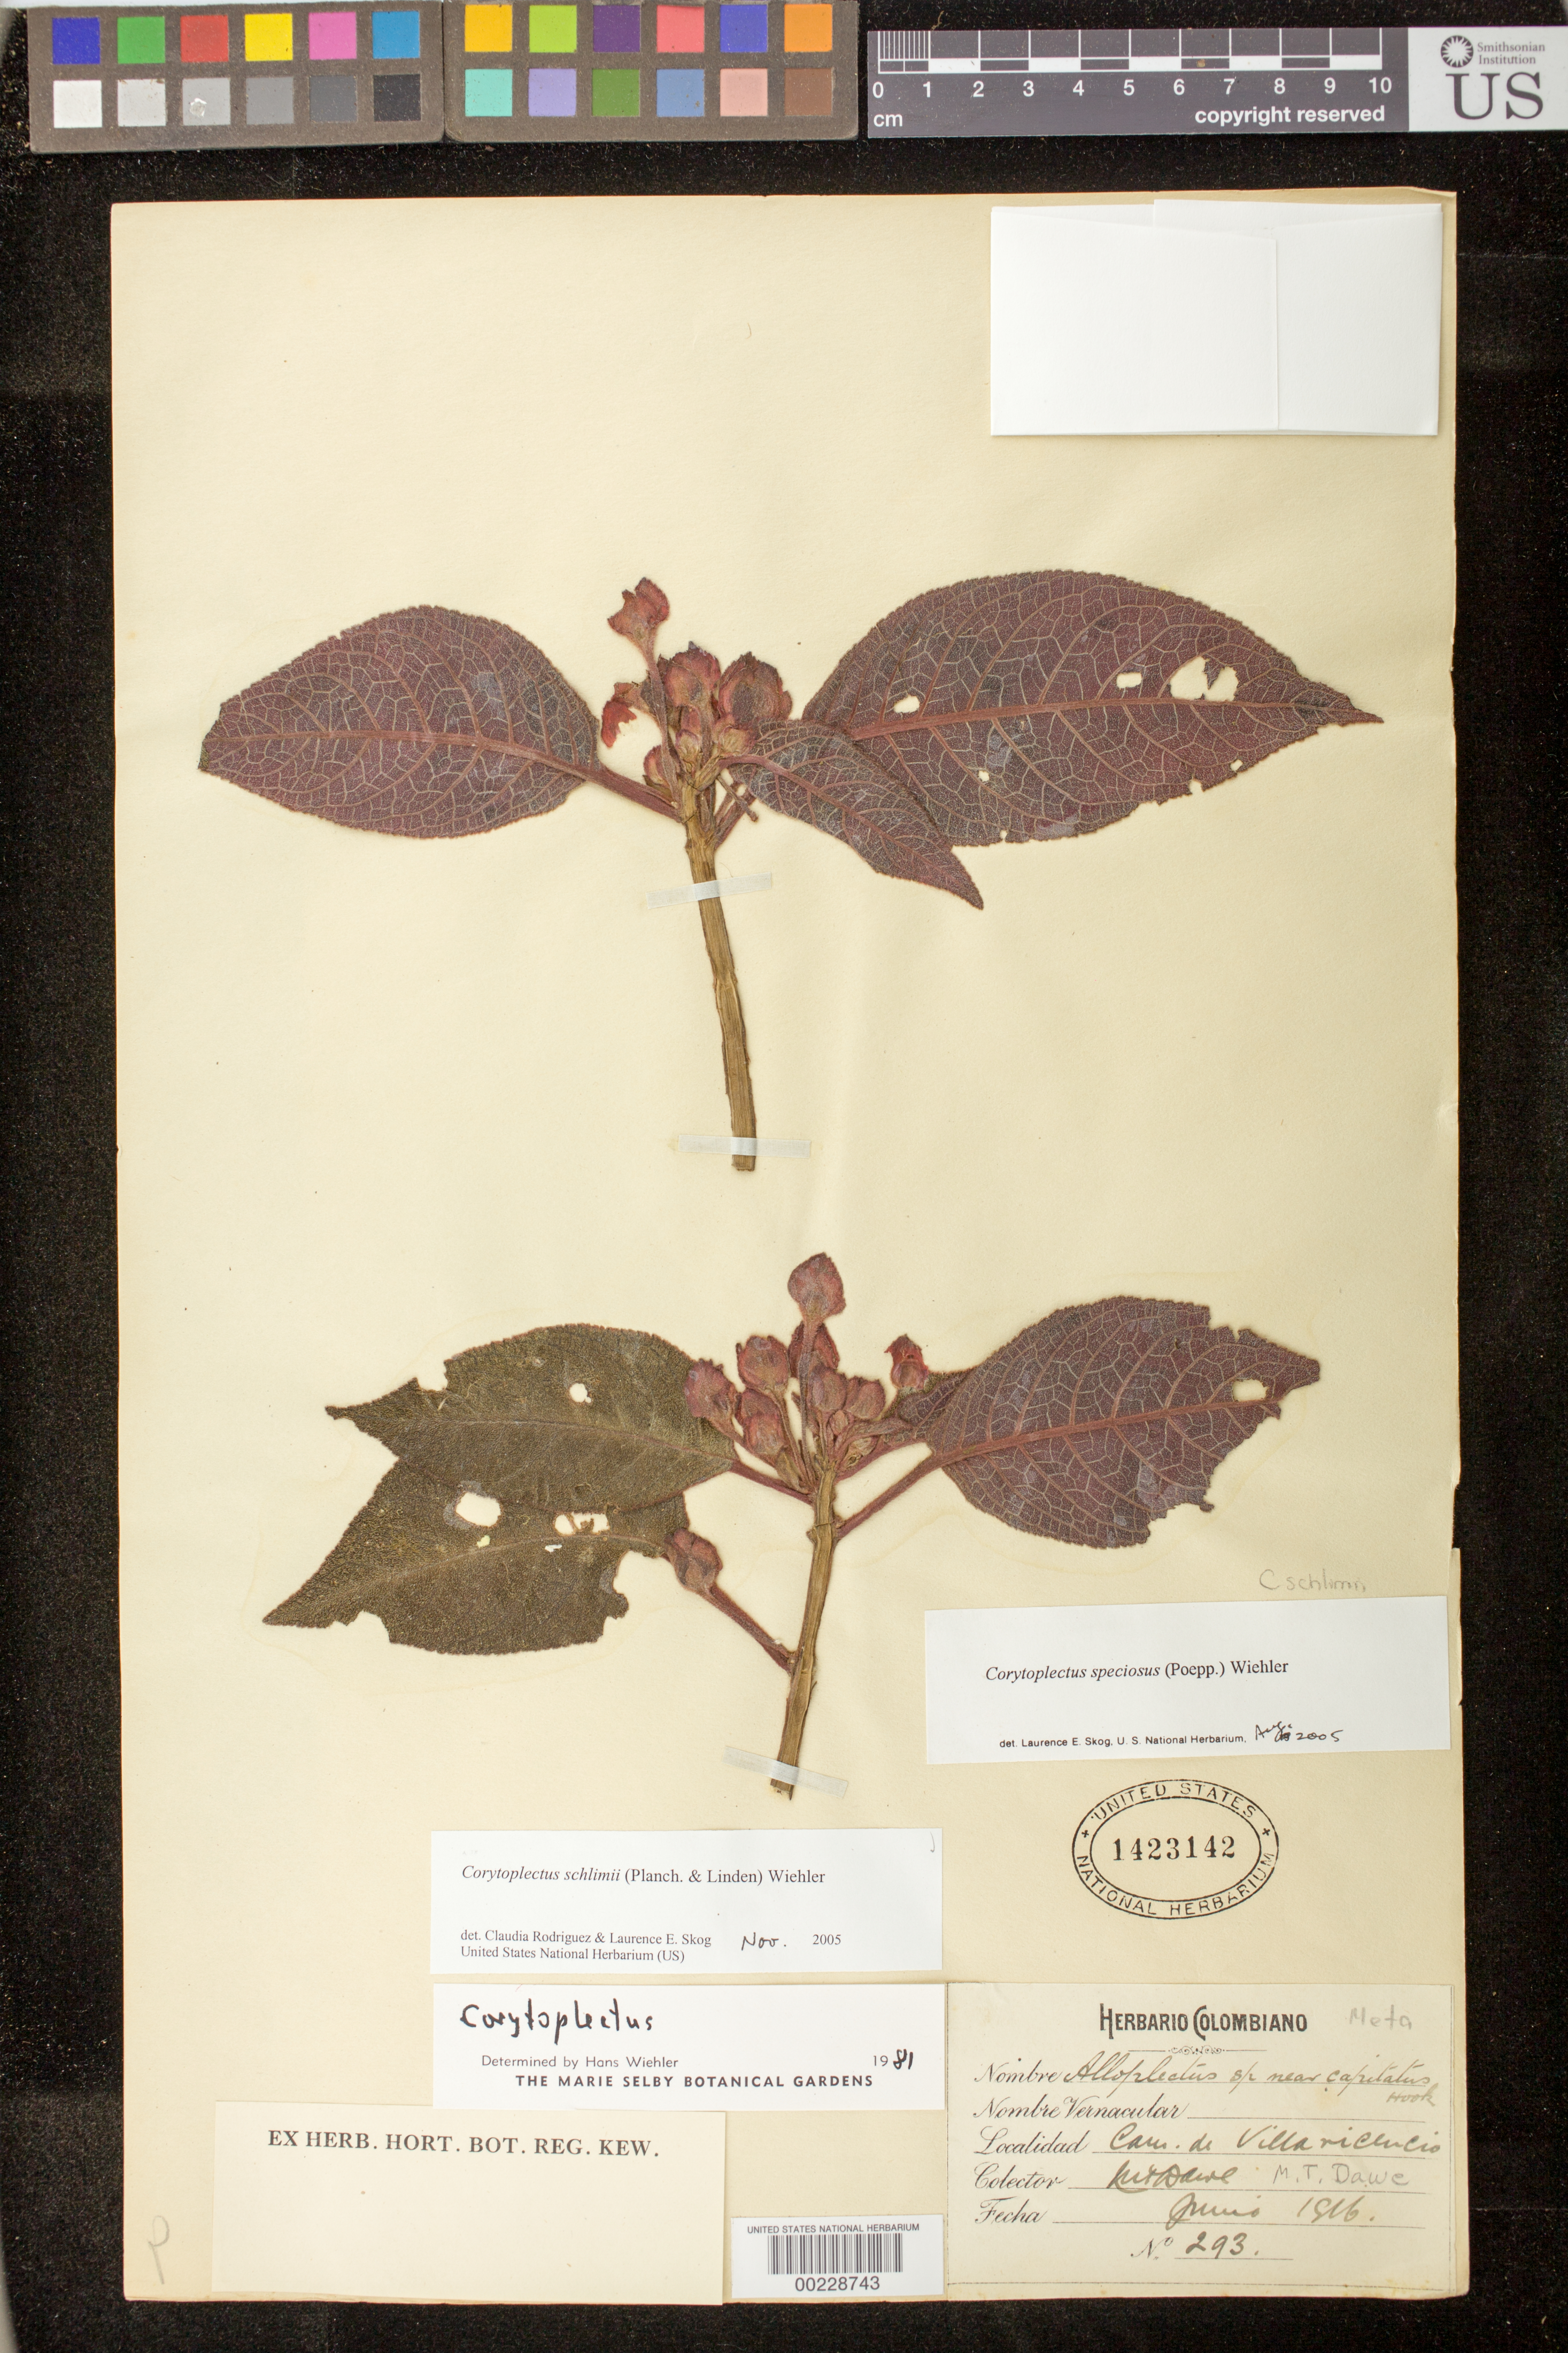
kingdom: Plantae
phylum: Tracheophyta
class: Magnoliopsida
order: Lamiales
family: Gesneriaceae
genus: Corytoplectus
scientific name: Corytoplectus schlimii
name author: (Planch. & Linden) Wiehler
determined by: Rodríguez-Flores, C. I.; Skog, L. E.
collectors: M. T. Dawe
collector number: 293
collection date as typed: Jun 1916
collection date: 1916-06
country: Colombia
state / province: Meta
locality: Cam. de Villavicencio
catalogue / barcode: US 1423142